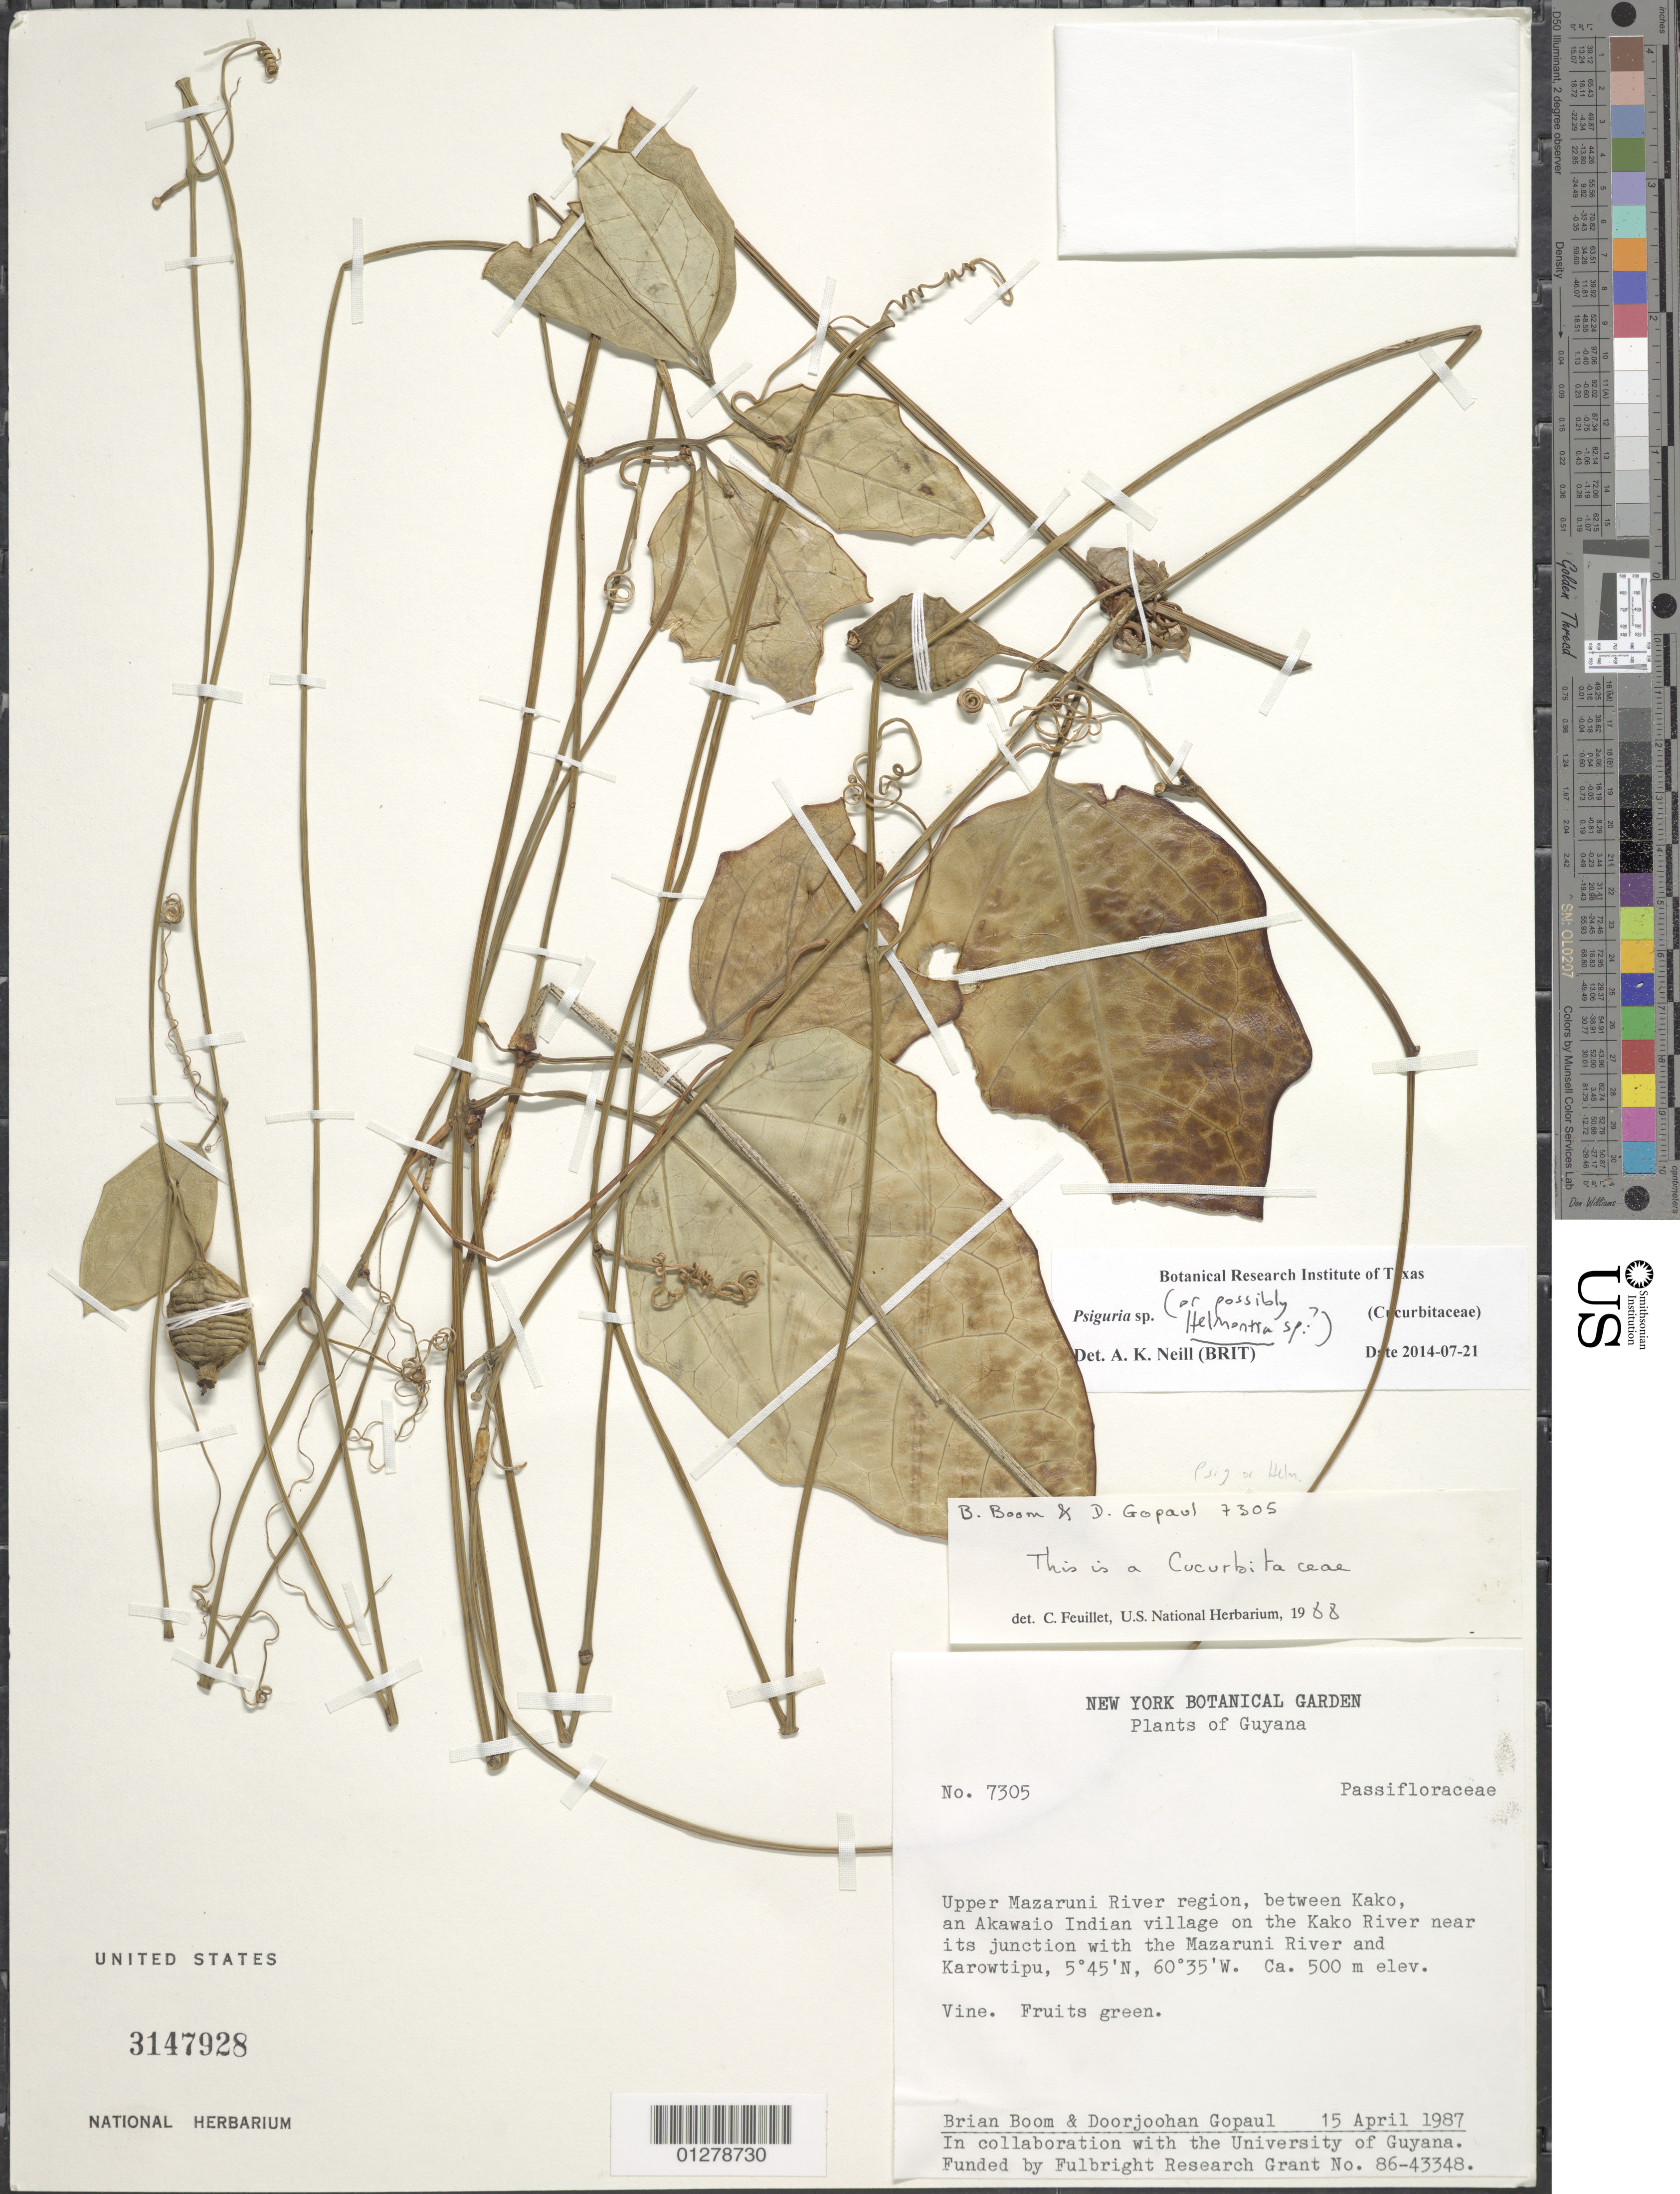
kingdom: Plantae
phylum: Tracheophyta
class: Magnoliopsida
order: Cucurbitales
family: Cucurbitaceae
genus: Psiguria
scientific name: Psiguria sp.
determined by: Neill, A. K.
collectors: B. M. Boom & D. Gopaul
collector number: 7305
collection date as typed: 15 Apr 1987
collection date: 1987-04-15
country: Guyana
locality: Upper Mazaruni River region, be'tween Kako, an Akawaio indian village on Kako River near its junction with Mazaruni River and Karowtipu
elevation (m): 500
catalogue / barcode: US 3147928